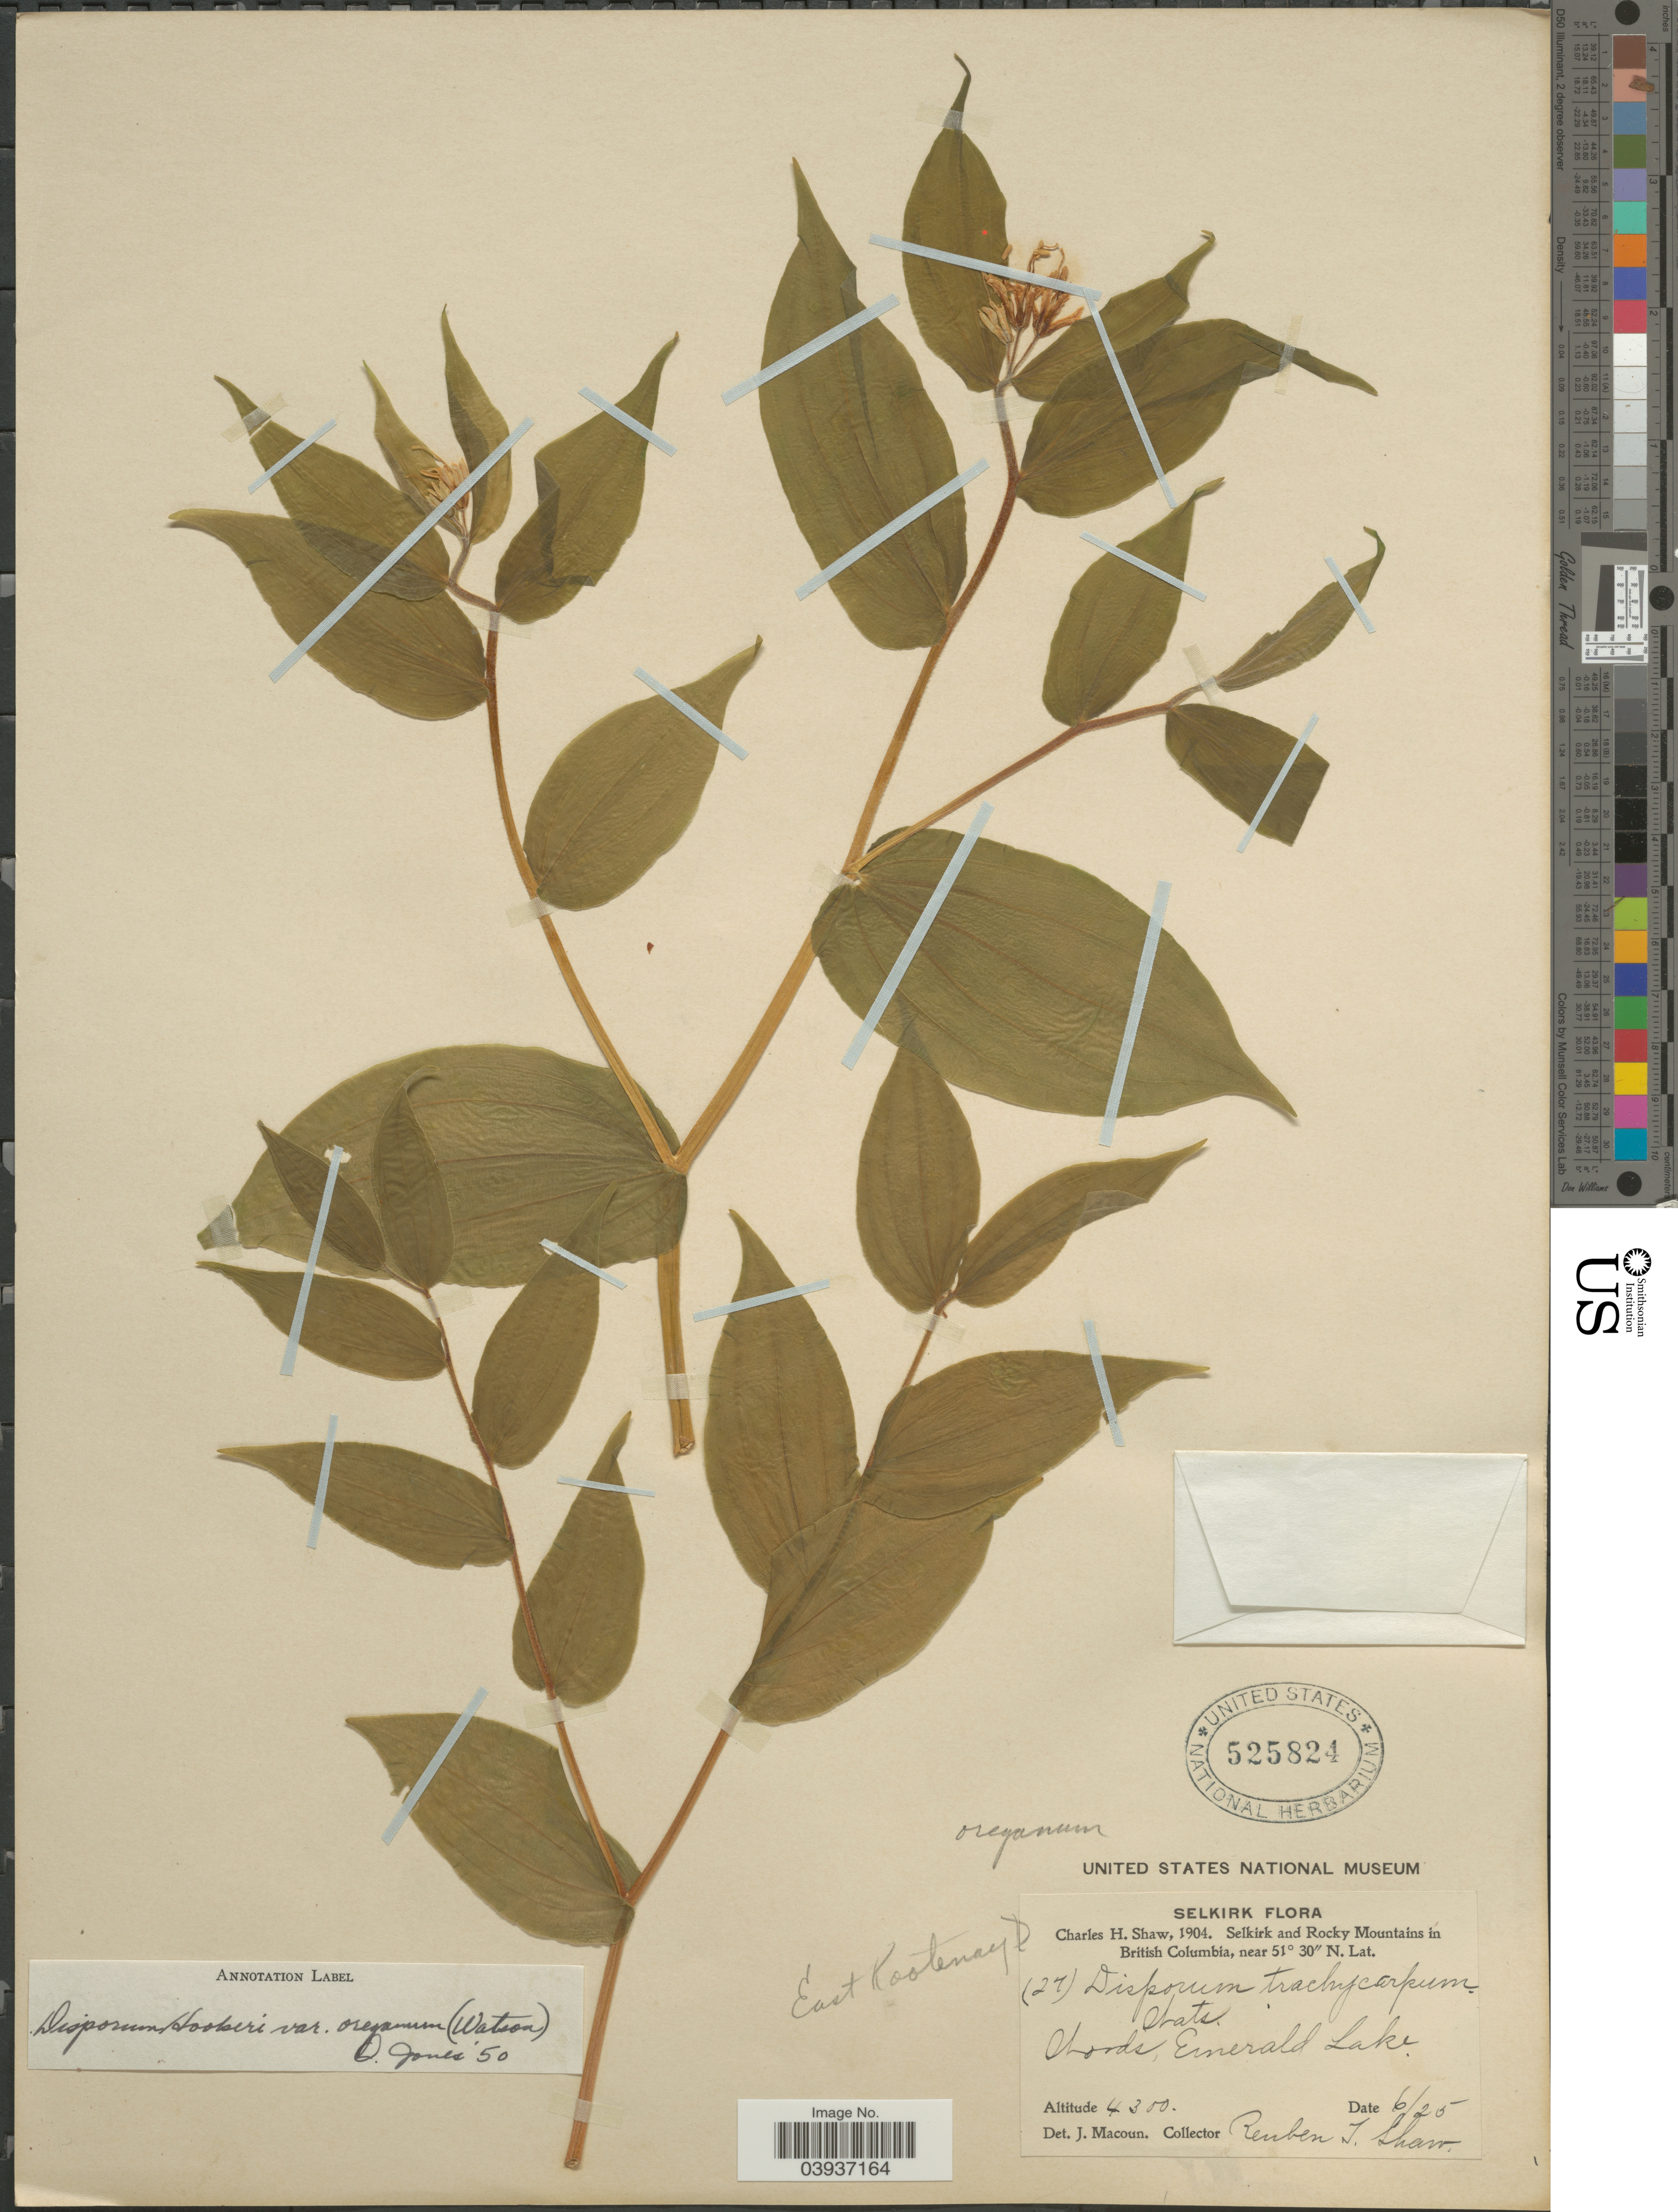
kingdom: Plantae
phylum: Tracheophyta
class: Liliopsida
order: Liliales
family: Colchicaceae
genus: Disporum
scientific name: Disporum hookeri var. oreganum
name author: (S. Watson) Q. Jones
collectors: R. J. Shaw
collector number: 27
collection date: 1904-06-25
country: Canada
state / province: British Columbia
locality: East Kootenay. Selkirk. Selkirk and Rocky Mountains in British Columbia. Woods, Emerald Lake.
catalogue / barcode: US 525824